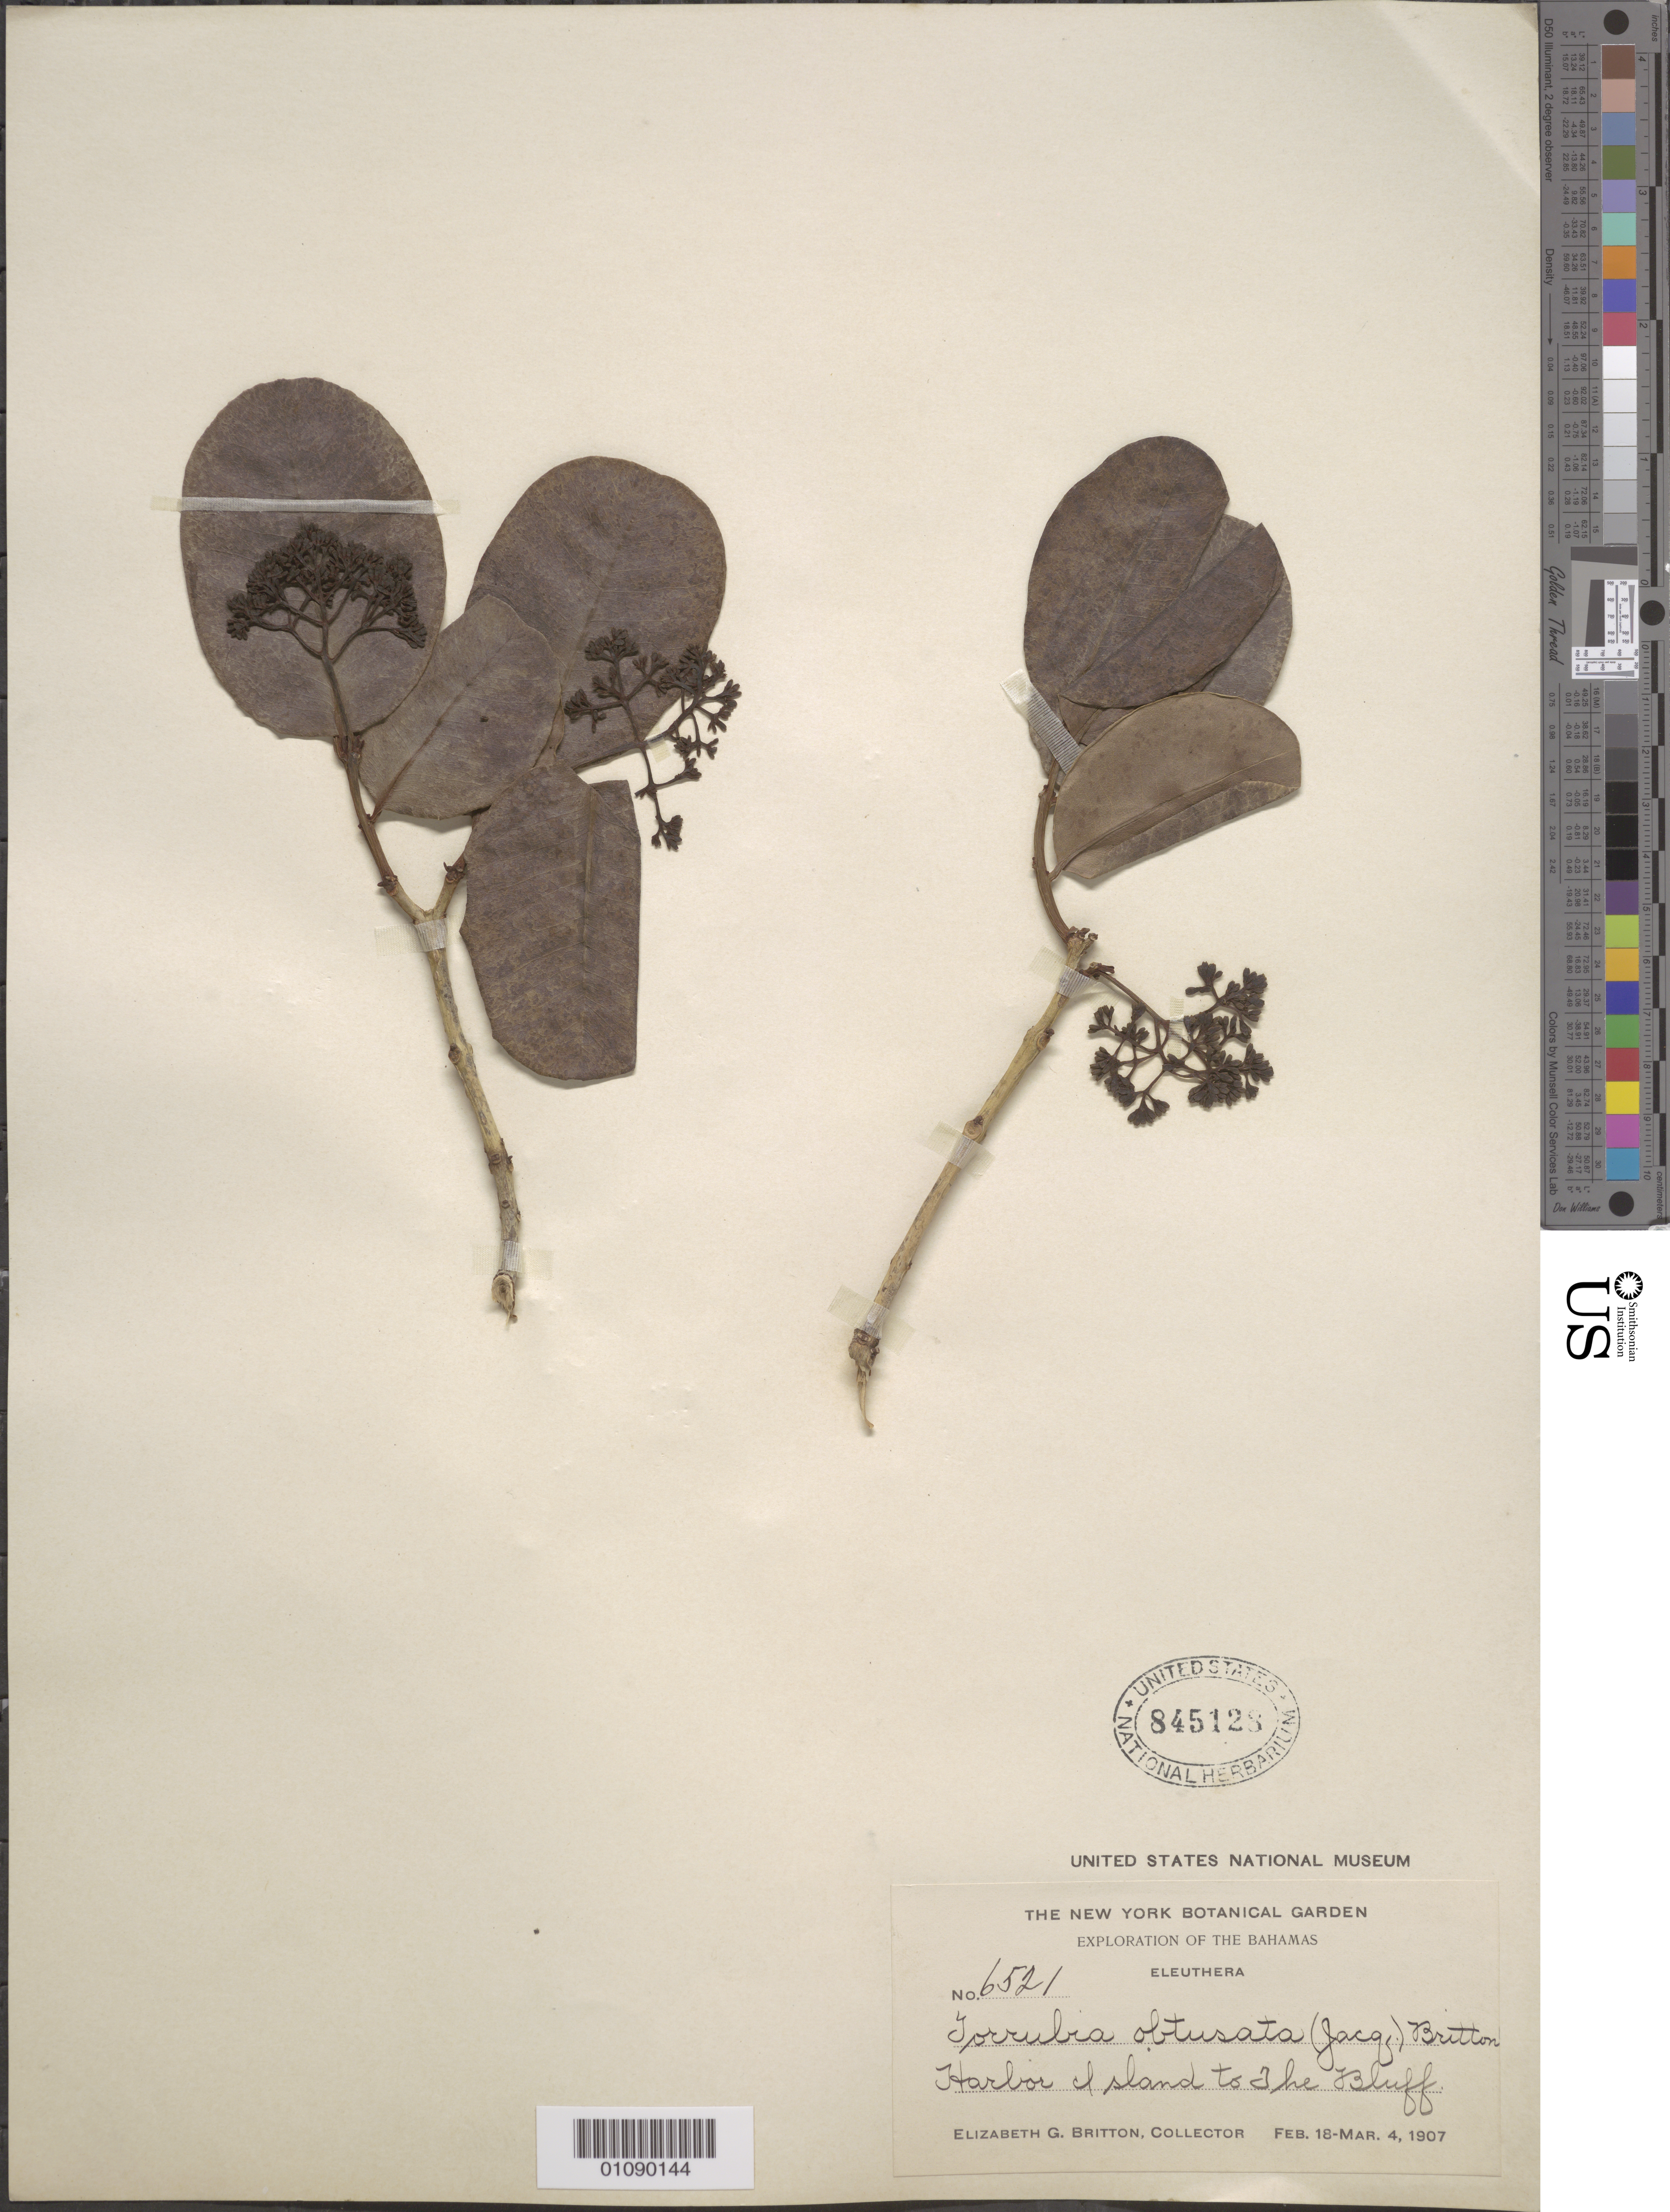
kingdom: Plantae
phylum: Tracheophyta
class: Magnoliopsida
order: Caryophyllales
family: Nyctaginaceae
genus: Guapira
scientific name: Guapira obtusata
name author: (Jacq.) Little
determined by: Strong, Mark T., (BOT), Smithsonian Institution - National Museum of Natural History (UNITED STATES)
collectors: E. G. Britton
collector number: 6521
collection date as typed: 16 Feb 1907 to 04 Mar 1907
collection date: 1907-02-16/1907-03-04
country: Bahamas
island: Eleuthera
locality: Harbor Island to the Bluff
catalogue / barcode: US 845128